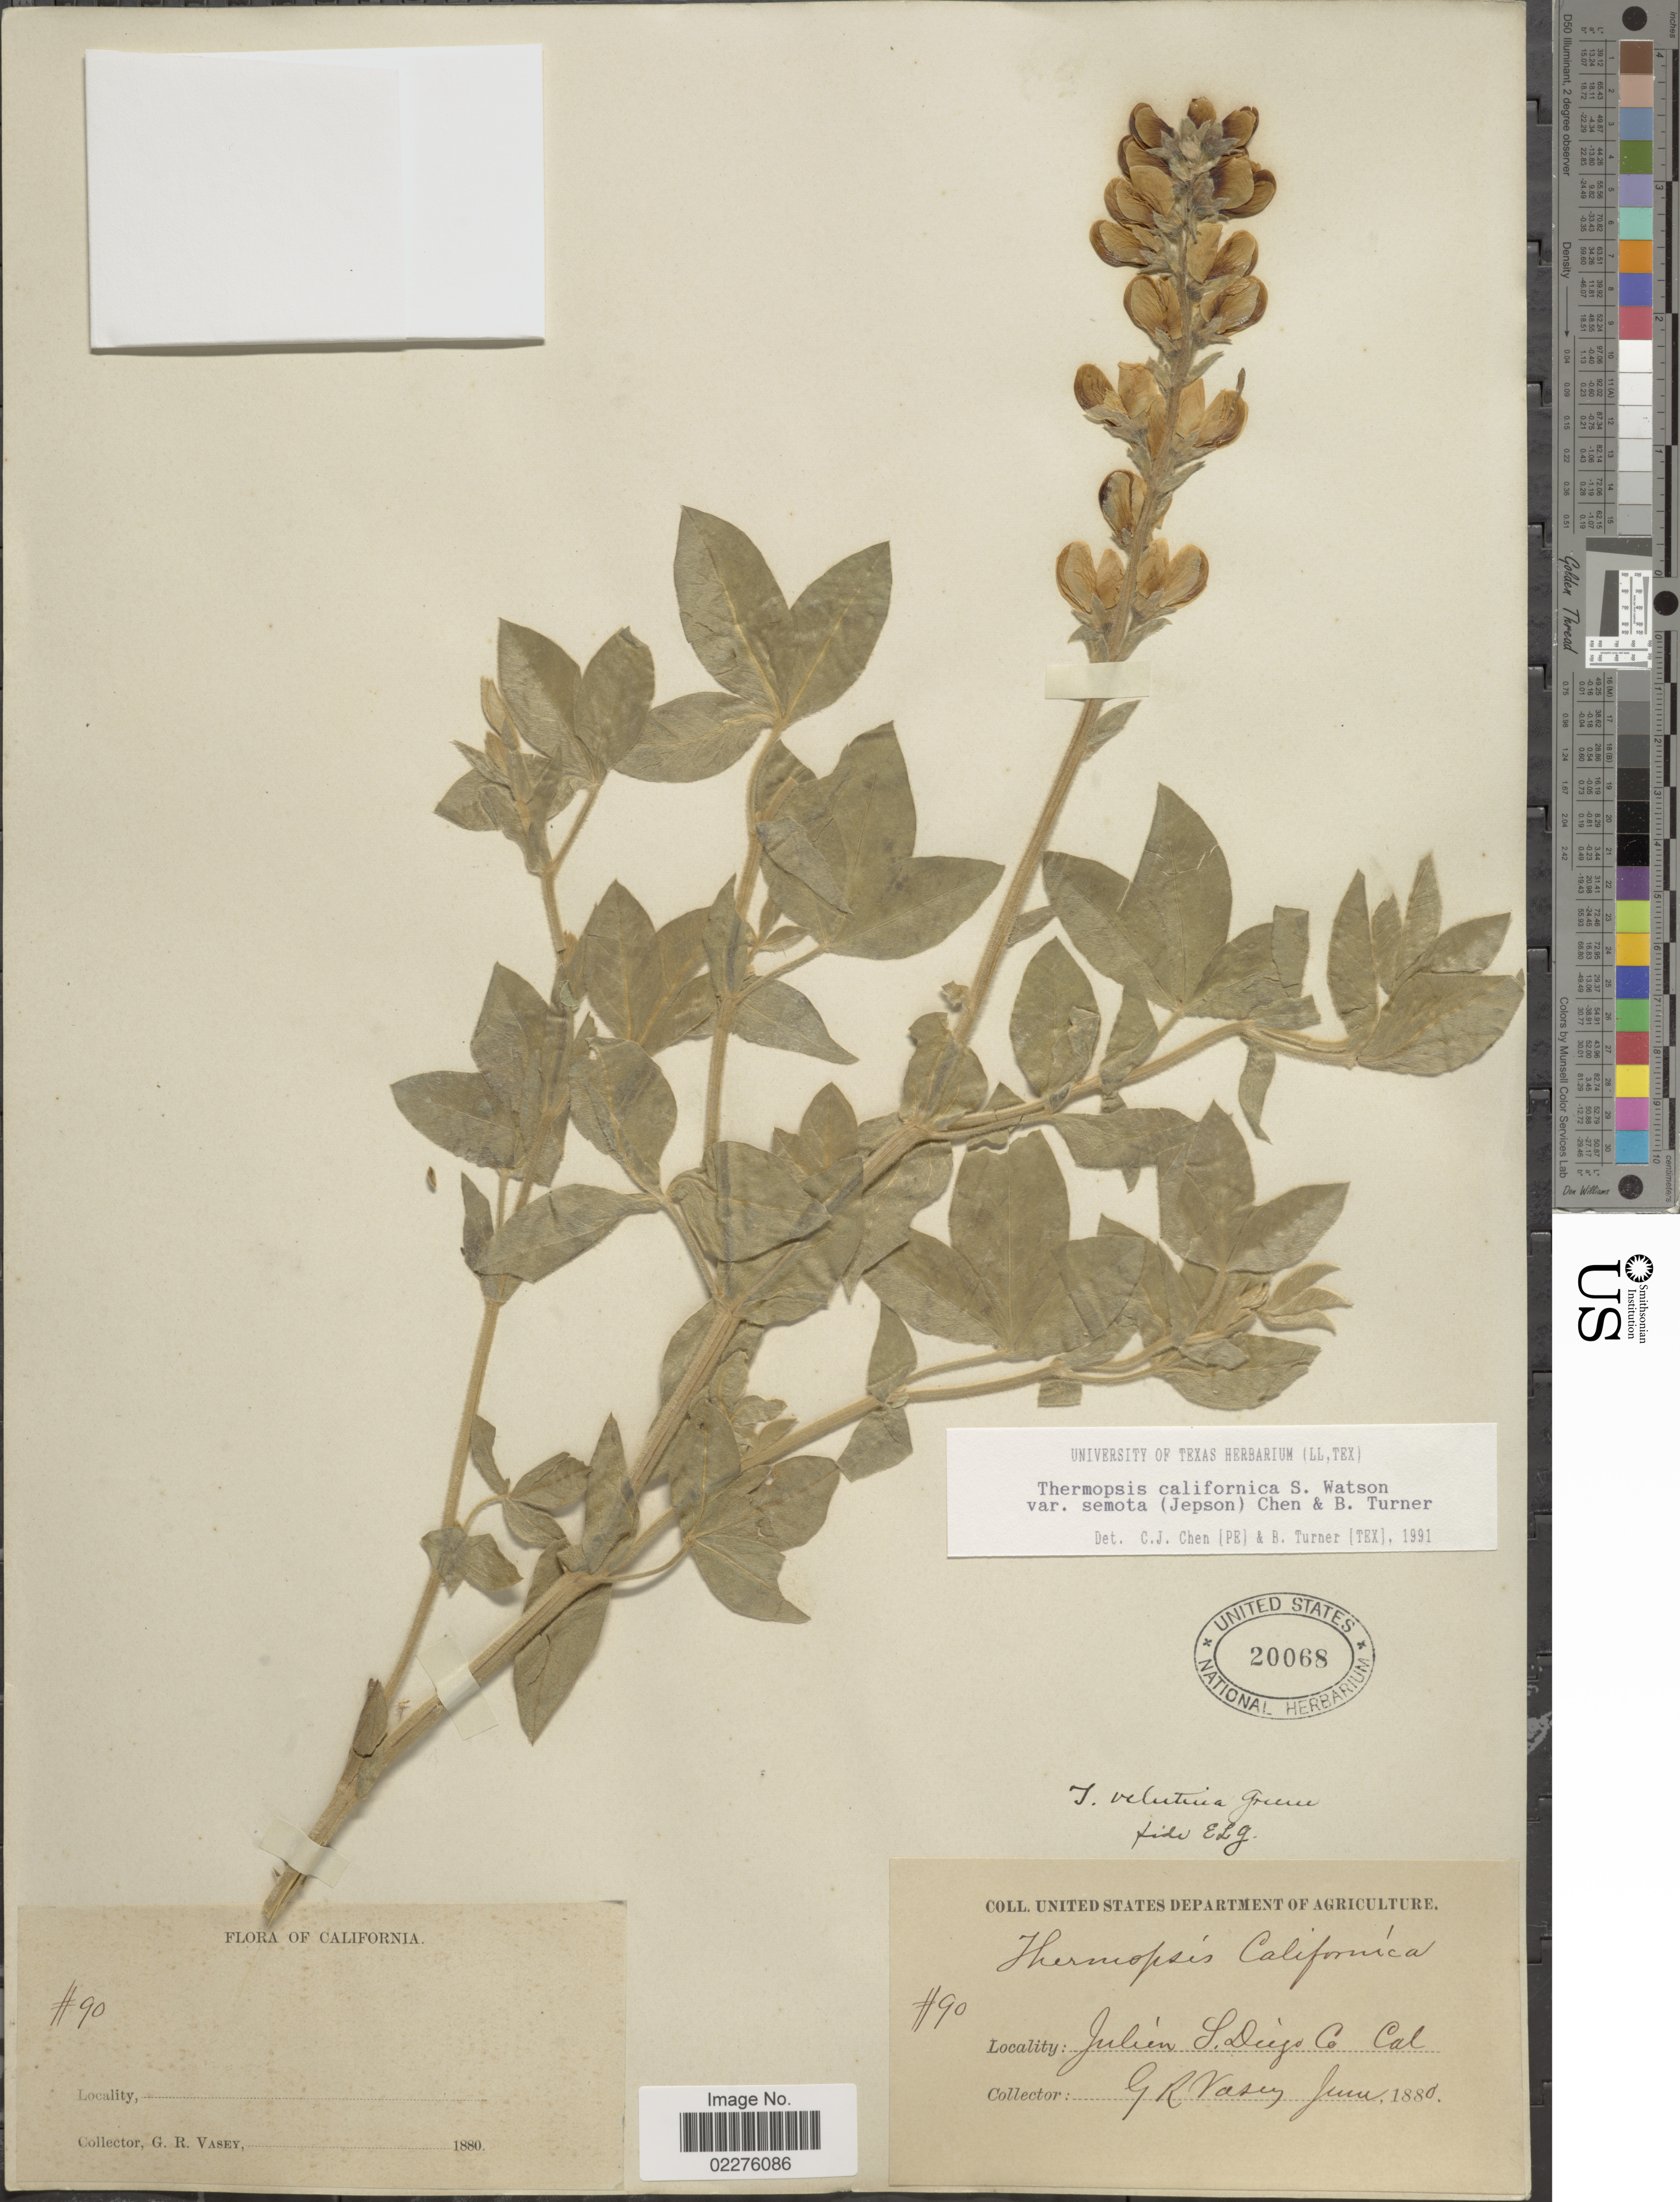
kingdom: Plantae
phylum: Tracheophyta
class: Magnoliopsida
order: Fabales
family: Fabaceae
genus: Thermopsis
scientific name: Thermopsis californica var. semota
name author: (Jeps.) C.J. Chen & B.L. Turner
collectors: G. R. Vasey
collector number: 90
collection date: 1880-06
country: United States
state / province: California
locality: Julien S. Diego Co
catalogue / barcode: US 20068